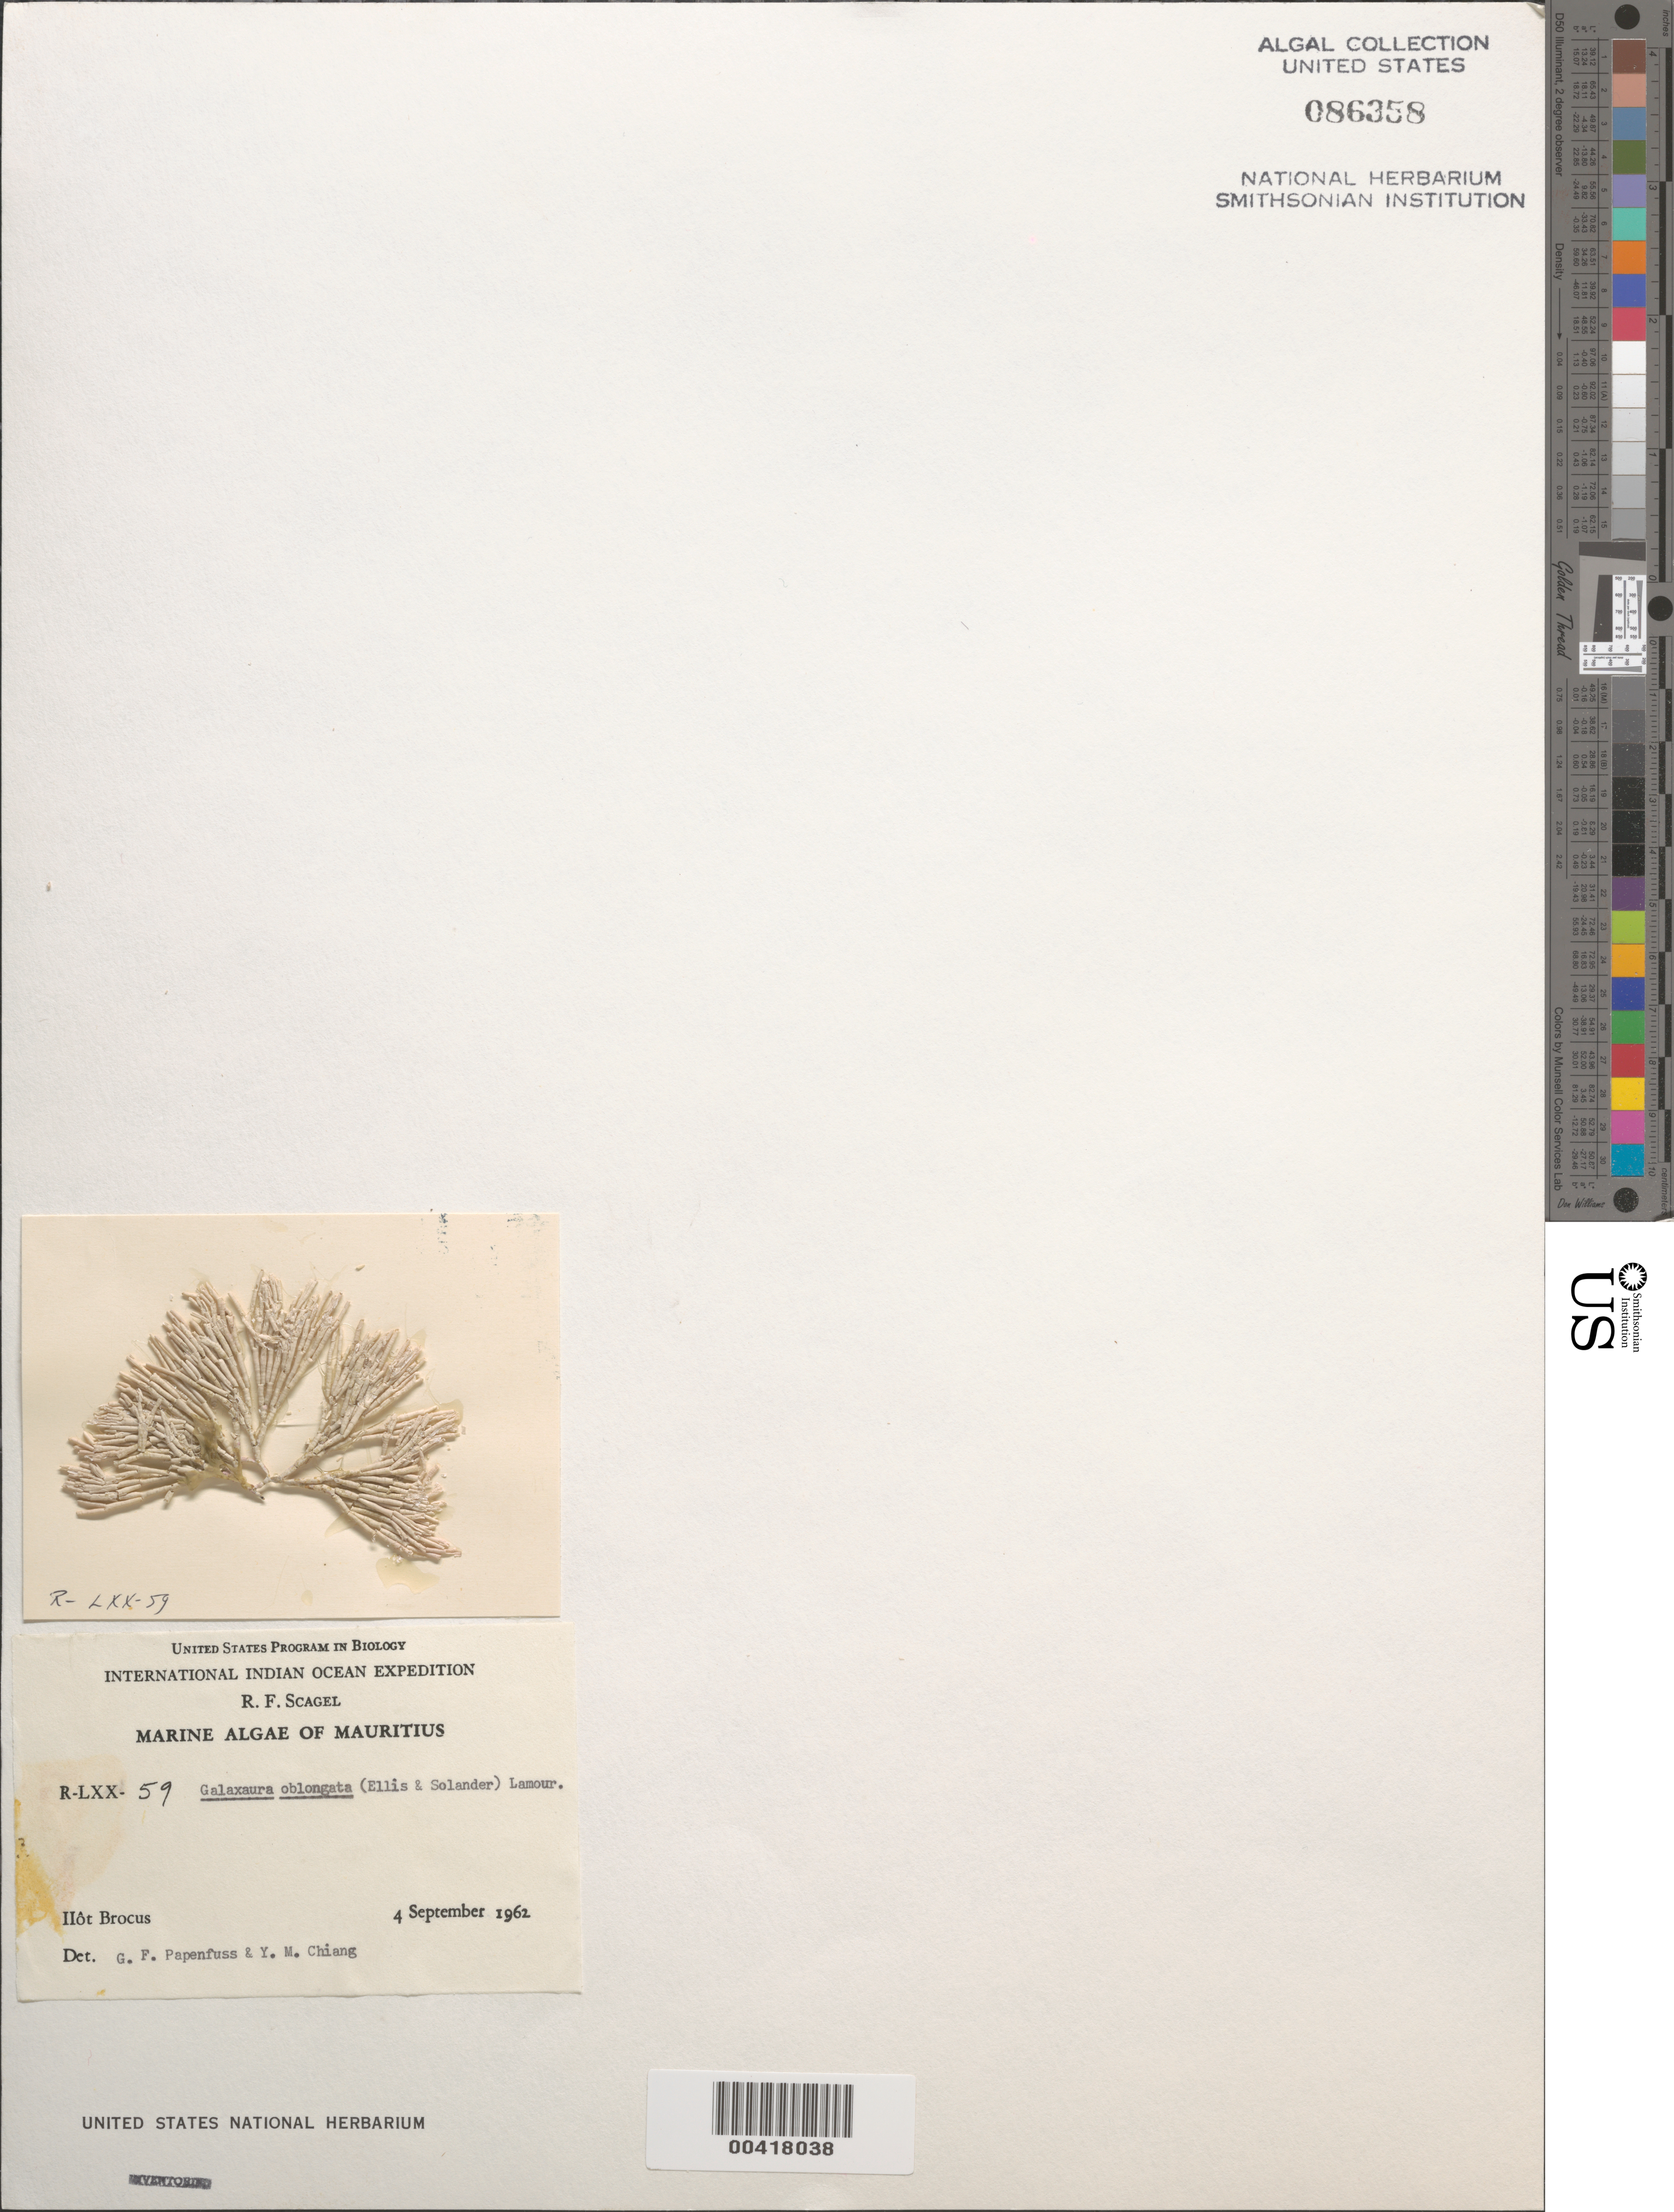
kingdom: Plantae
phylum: Rhodophyta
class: Florideophyceae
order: Nemaliales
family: Galaxauraceae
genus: Tricleocarpa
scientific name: Tricleocarpa fragilis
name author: (L.) Huisman & R.A. Towns.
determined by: Algae name updating Project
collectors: R. F. Scagel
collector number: R-LXX-59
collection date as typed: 04 Sep 1962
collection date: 1962-09-04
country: Mauritius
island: Ilot Brocus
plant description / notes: International Indian Ocean Expedition, 1962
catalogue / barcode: US 86358